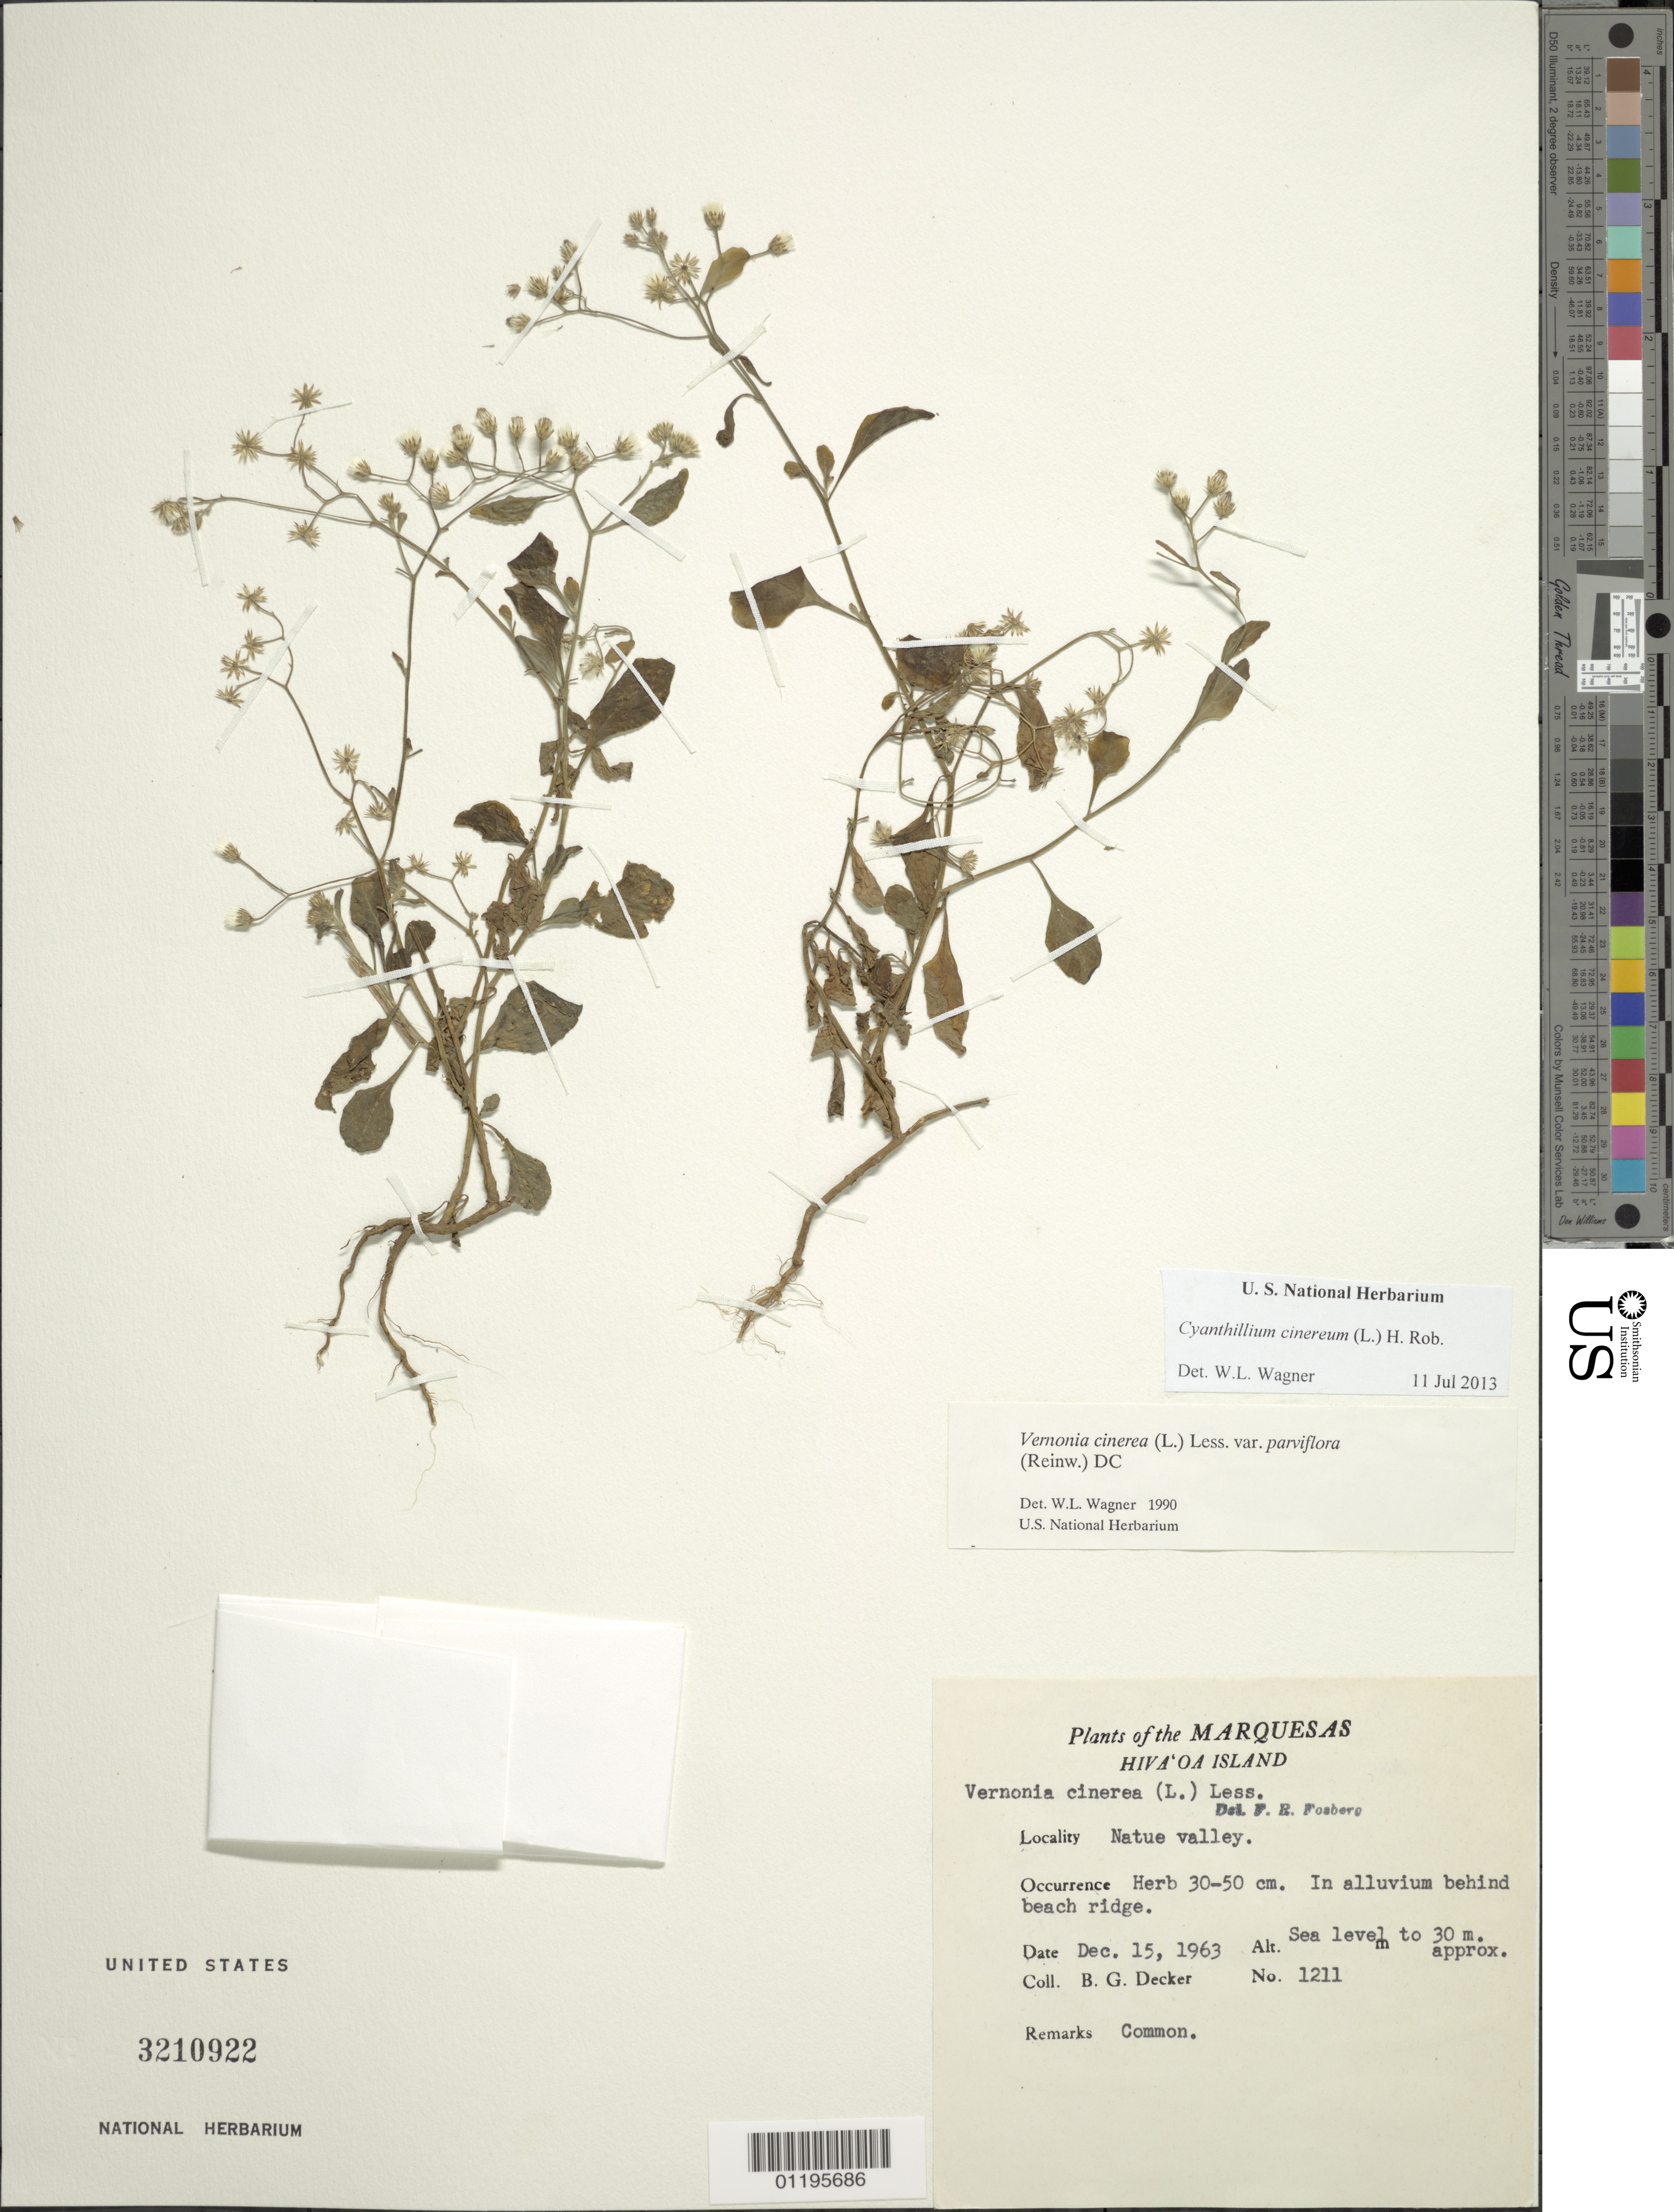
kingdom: Plantae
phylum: Tracheophyta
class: Magnoliopsida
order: Asterales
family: Asteraceae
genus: Cyanthillium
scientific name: Cyanthillium cinereum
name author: (L.) H. Rob.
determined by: Wagner, W. L., (BOT), Smithsonian Institution - National Museum of Natural History (UNITED STATES)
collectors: B. G. Decker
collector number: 1211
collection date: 1963-12-15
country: French Polynesia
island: Hiva Oa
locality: Natue Valley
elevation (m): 0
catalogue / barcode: US 3210922